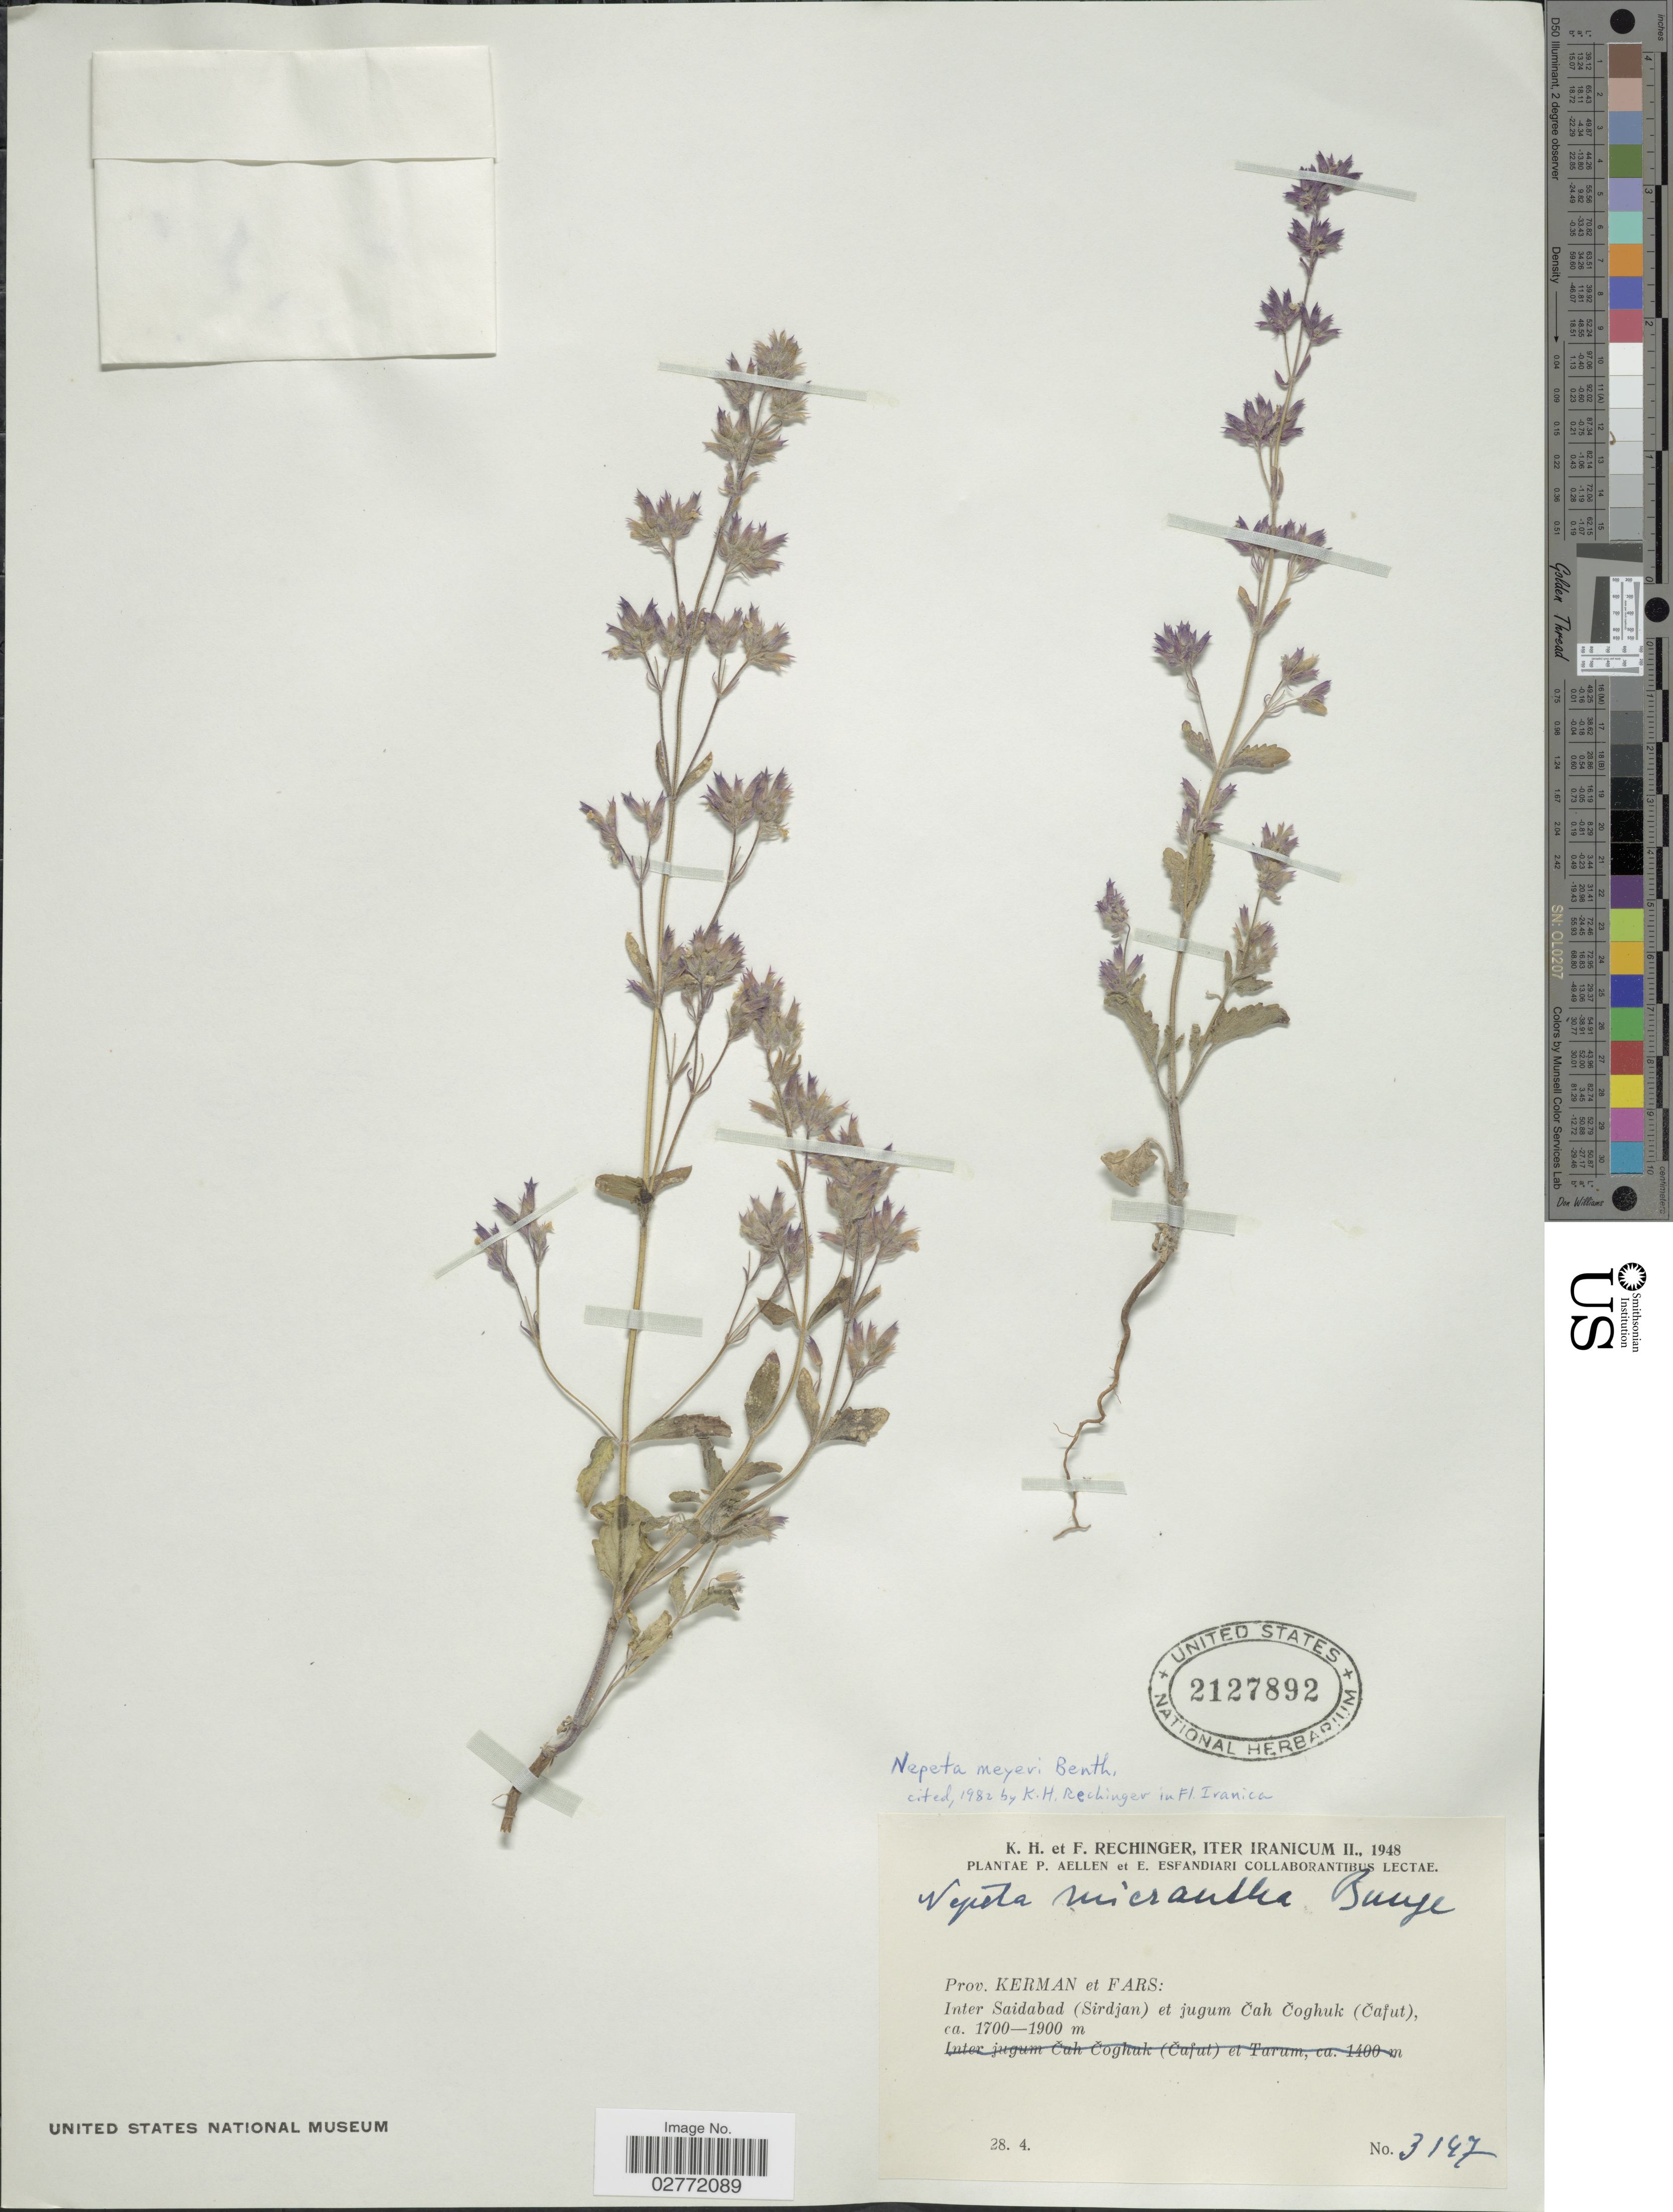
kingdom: Plantae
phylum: Tracheophyta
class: Magnoliopsida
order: Lamiales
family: Lamiaceae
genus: Nepeta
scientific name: Nepeta meyeri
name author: Benth.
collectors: K. H. Rechinger, F. Rechinger, P. Aellen & E. Esfandiari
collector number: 3147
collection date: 1948-04-28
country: Iran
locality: Prov. Kerman et Fars, Inter Saidabad (Sirdjan) et jugum Cah Coghuk (Cafut).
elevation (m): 1700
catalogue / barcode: US 2127892